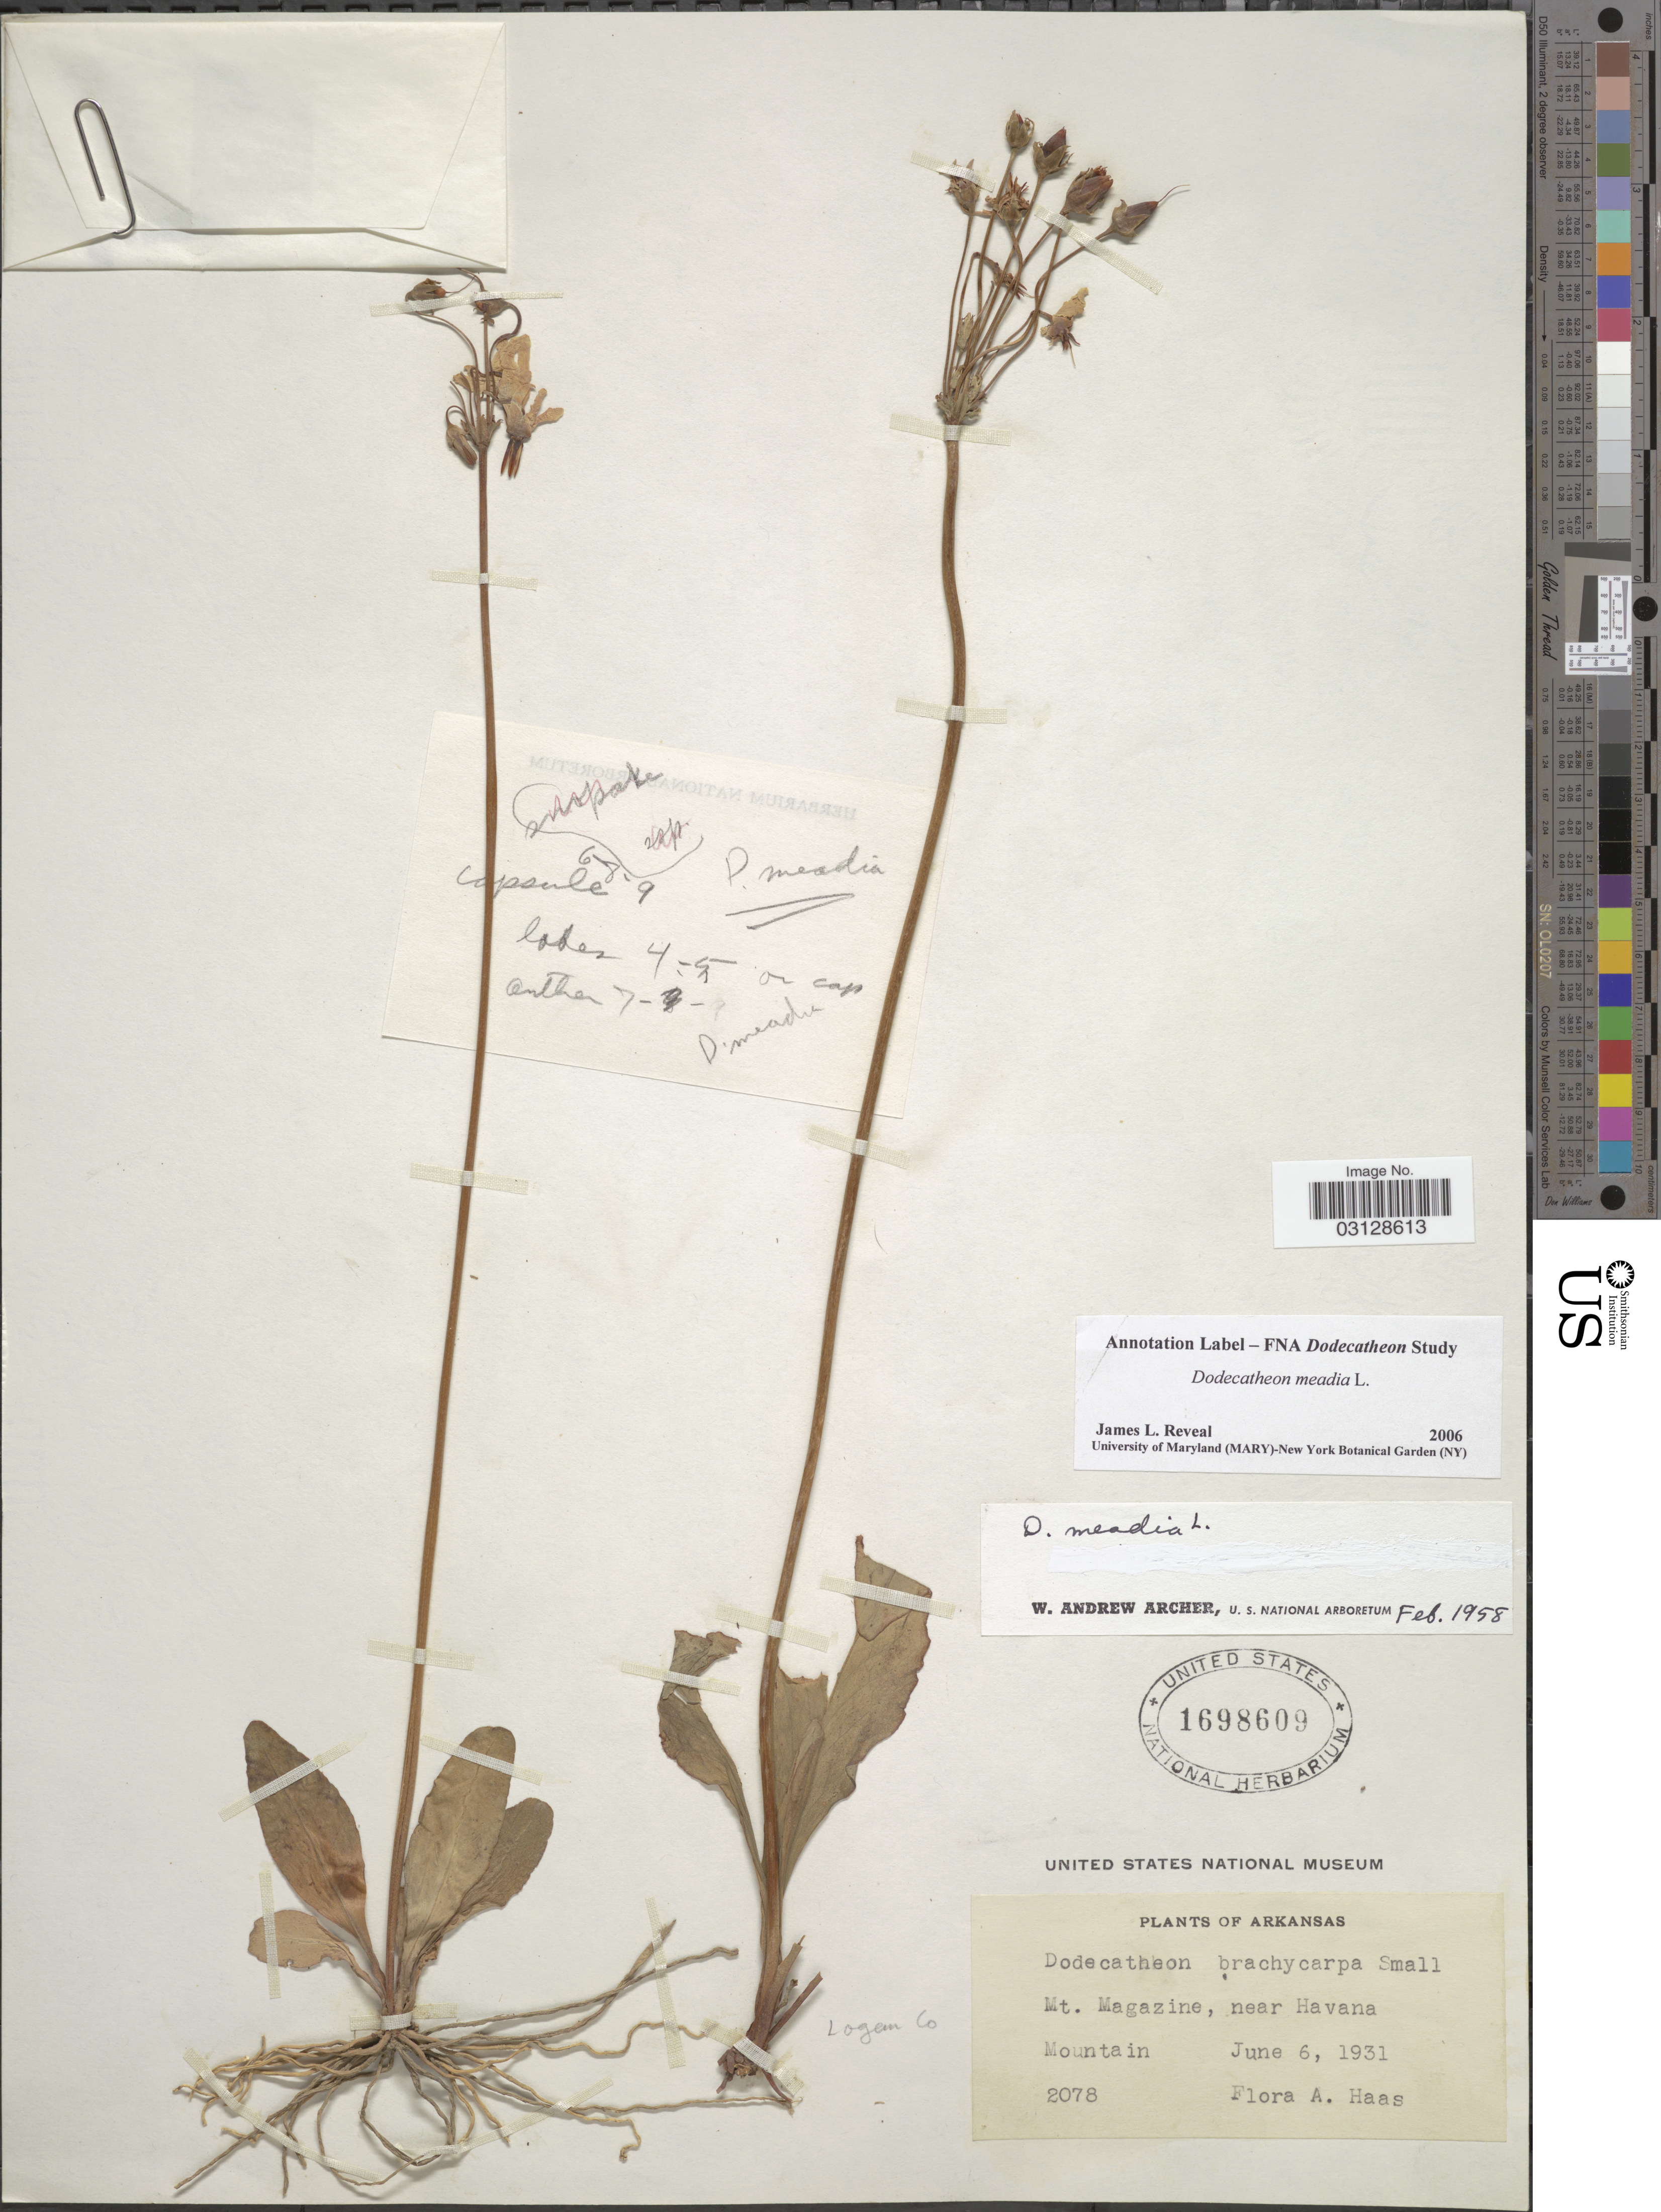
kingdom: Plantae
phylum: Tracheophyta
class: Magnoliopsida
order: Ericales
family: Primulaceae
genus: Dodecatheon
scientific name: Dodecatheon meadia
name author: L.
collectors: F. A. Haas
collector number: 2078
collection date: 1931-06-06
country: United States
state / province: Arkansas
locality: Mt. Magazine, near Havana Mountain. Logan Co.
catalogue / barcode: US 1698609